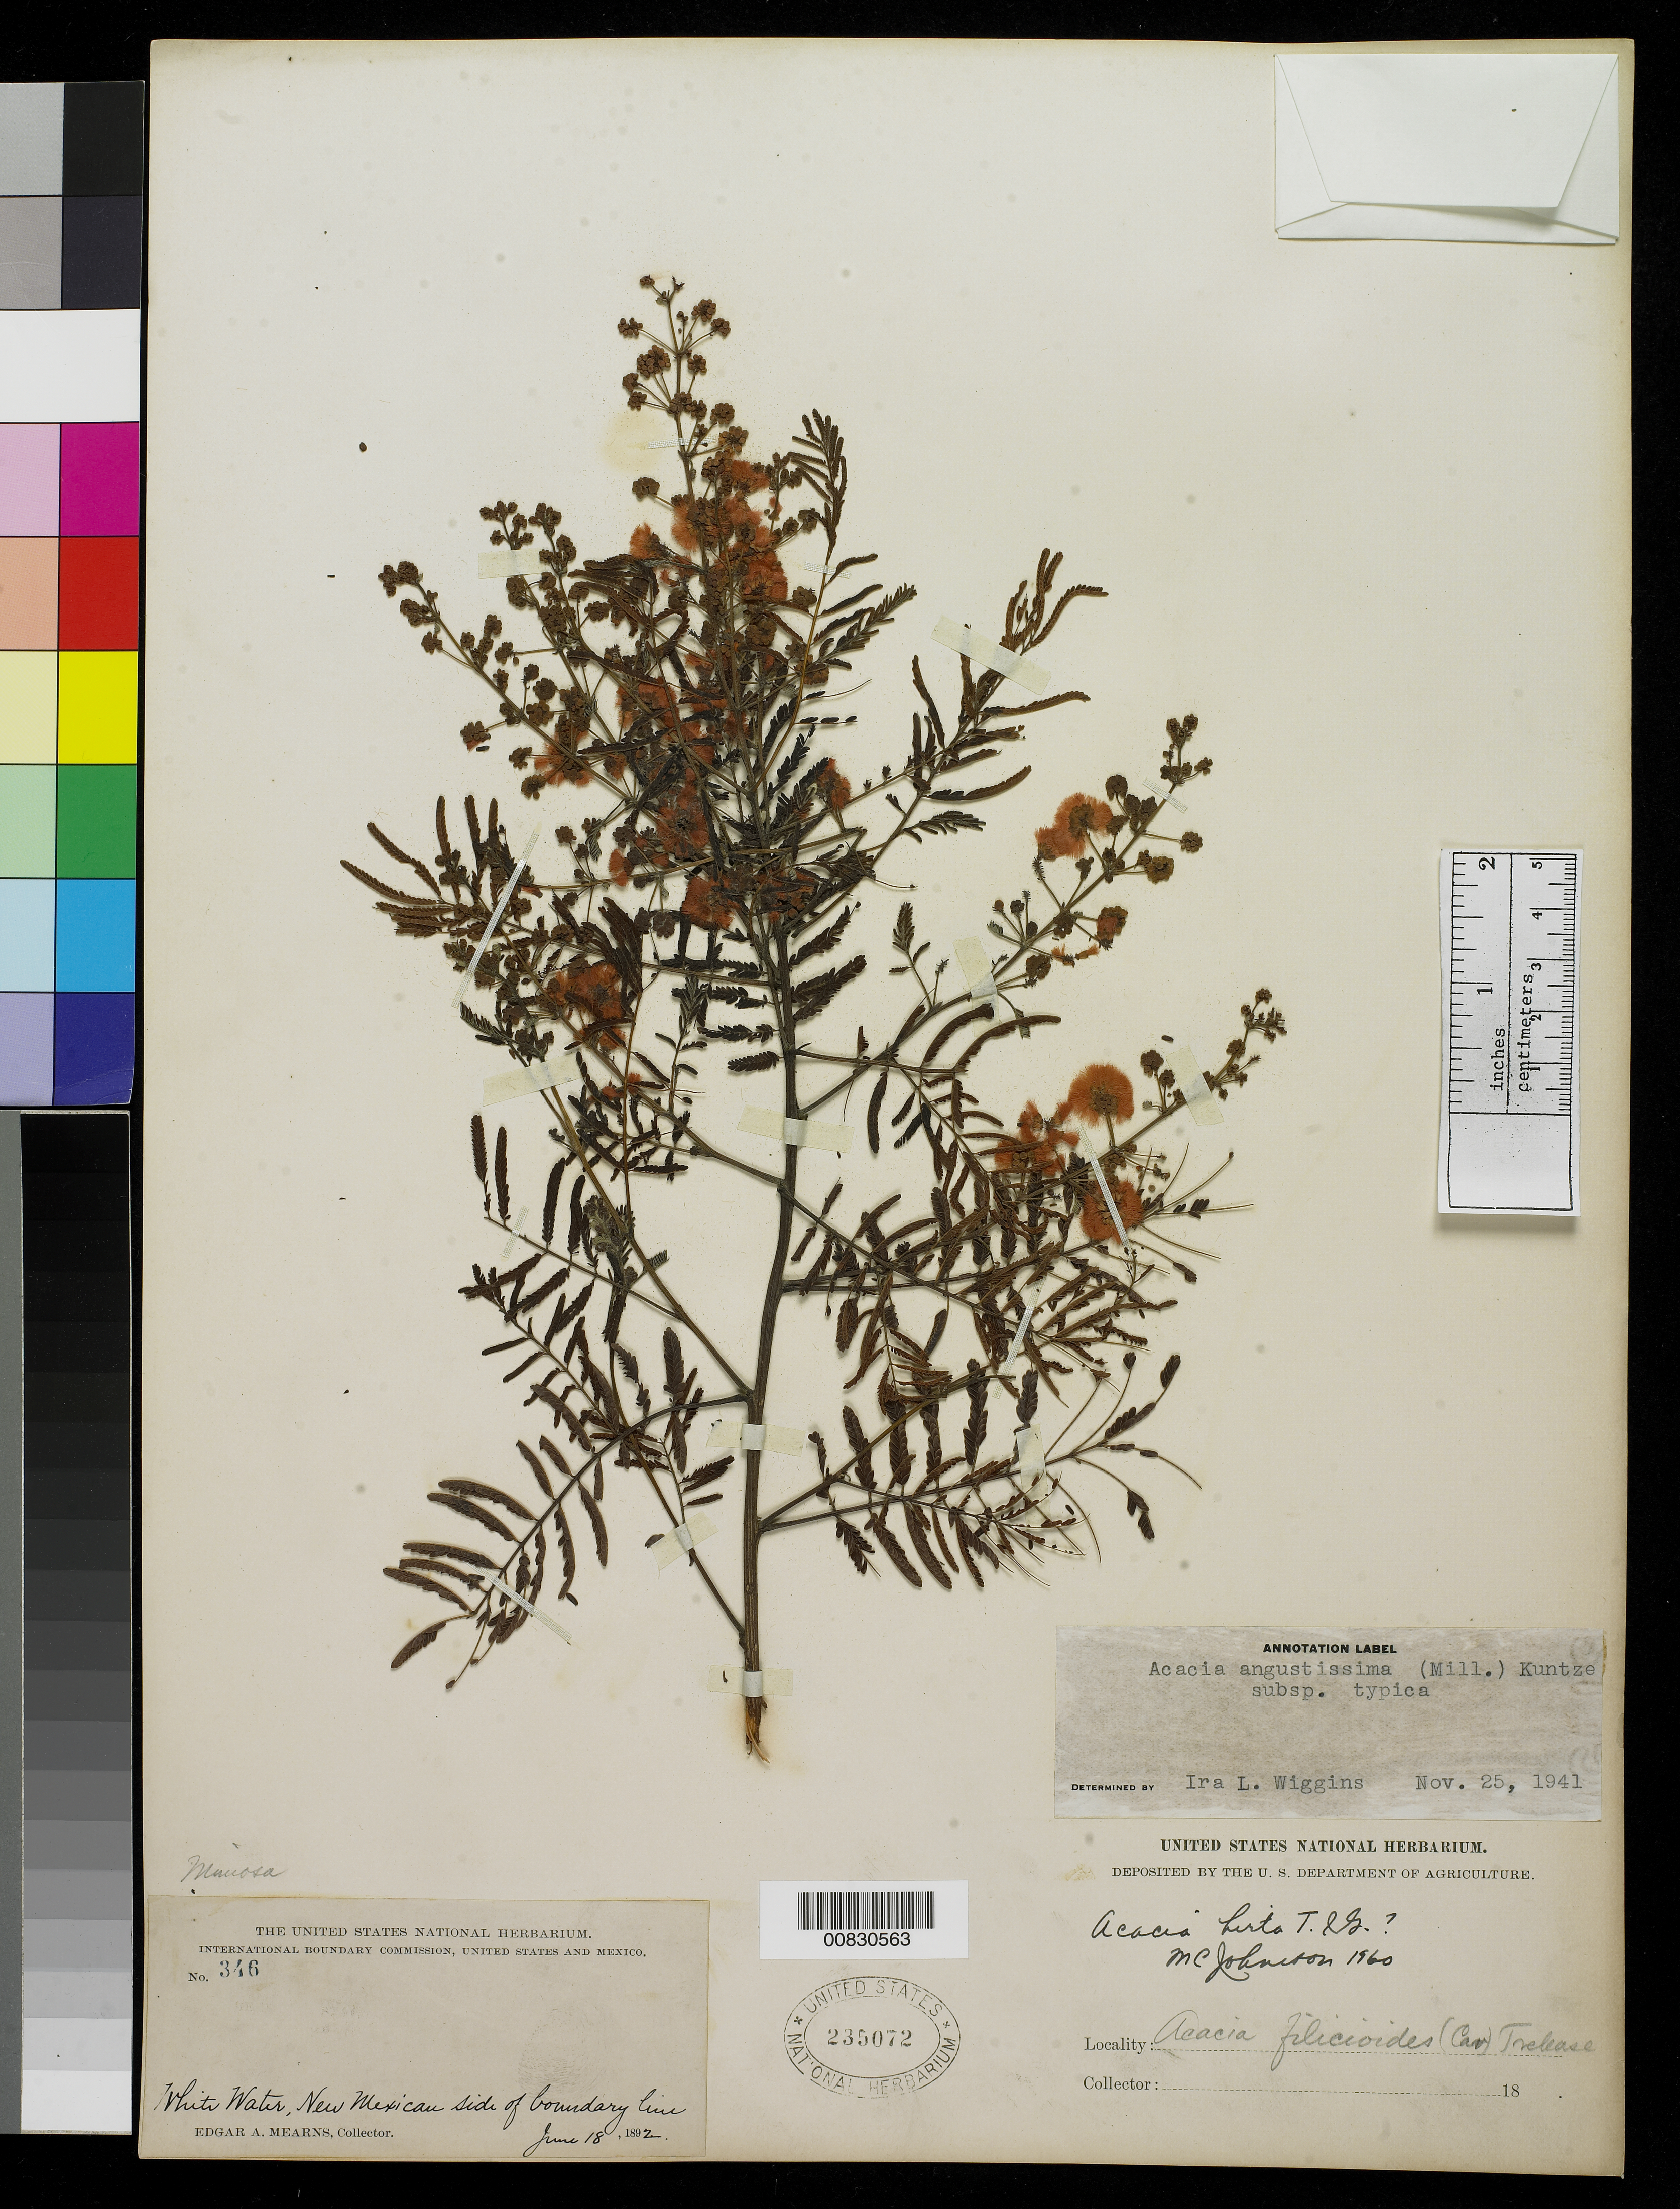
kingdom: Plantae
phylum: Tracheophyta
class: Magnoliopsida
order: Fabales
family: Fabaceae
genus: Acaciella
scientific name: Acaciella angustissima var. angustissima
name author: (Mill.) Britton & Rose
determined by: Strong, M. T., (US), Smithsonian Institution - National Museum of Natural History (UNITED STATES)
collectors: E. A. Mearns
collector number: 346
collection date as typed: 18 Jun 1892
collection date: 1892-06-18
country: United States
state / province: New Mexico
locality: White Water, New Mexican side boundary line.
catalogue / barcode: US 235072